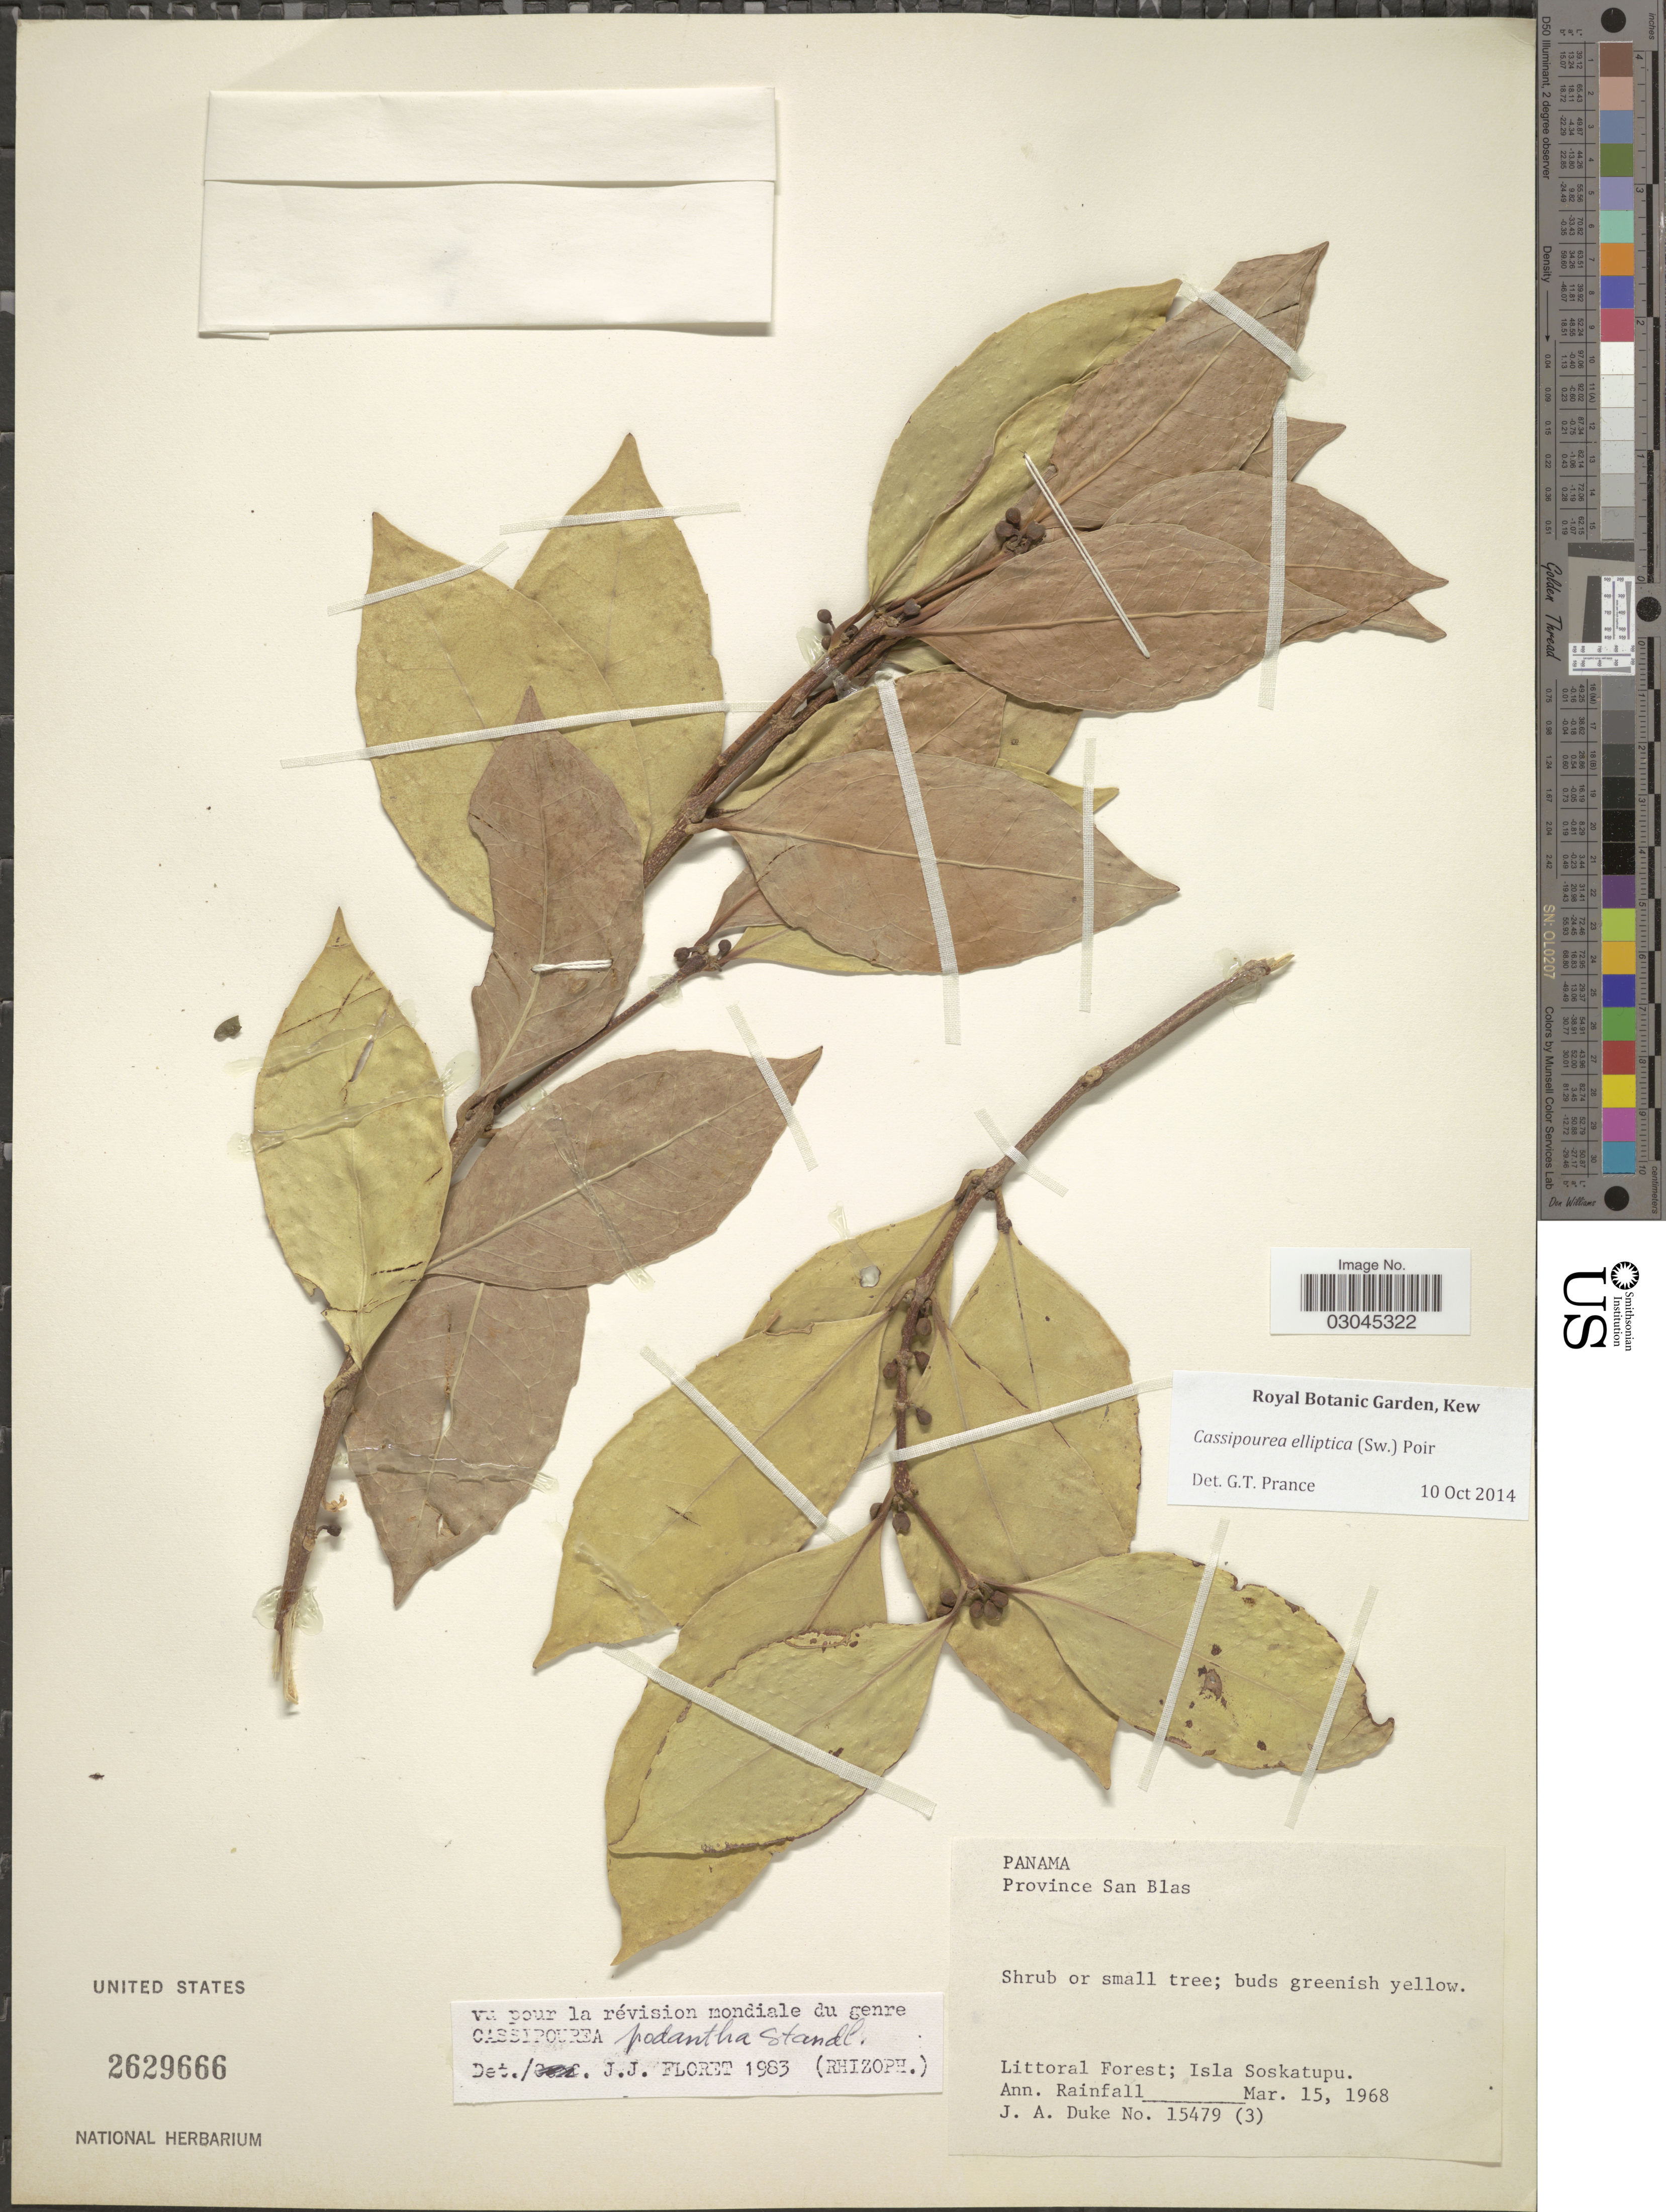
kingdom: Plantae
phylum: Tracheophyta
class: Magnoliopsida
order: Malpighiales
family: Rhizophoraceae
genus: Cassipourea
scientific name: Cassipourea elliptica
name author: (Sw.) Poir.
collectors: J. A. Duke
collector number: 15479(3)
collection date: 1968-03-15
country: Panama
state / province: Kuna Yala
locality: Province San Blas. Littoral Forest: Isla Soskatupu.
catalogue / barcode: US 2629666